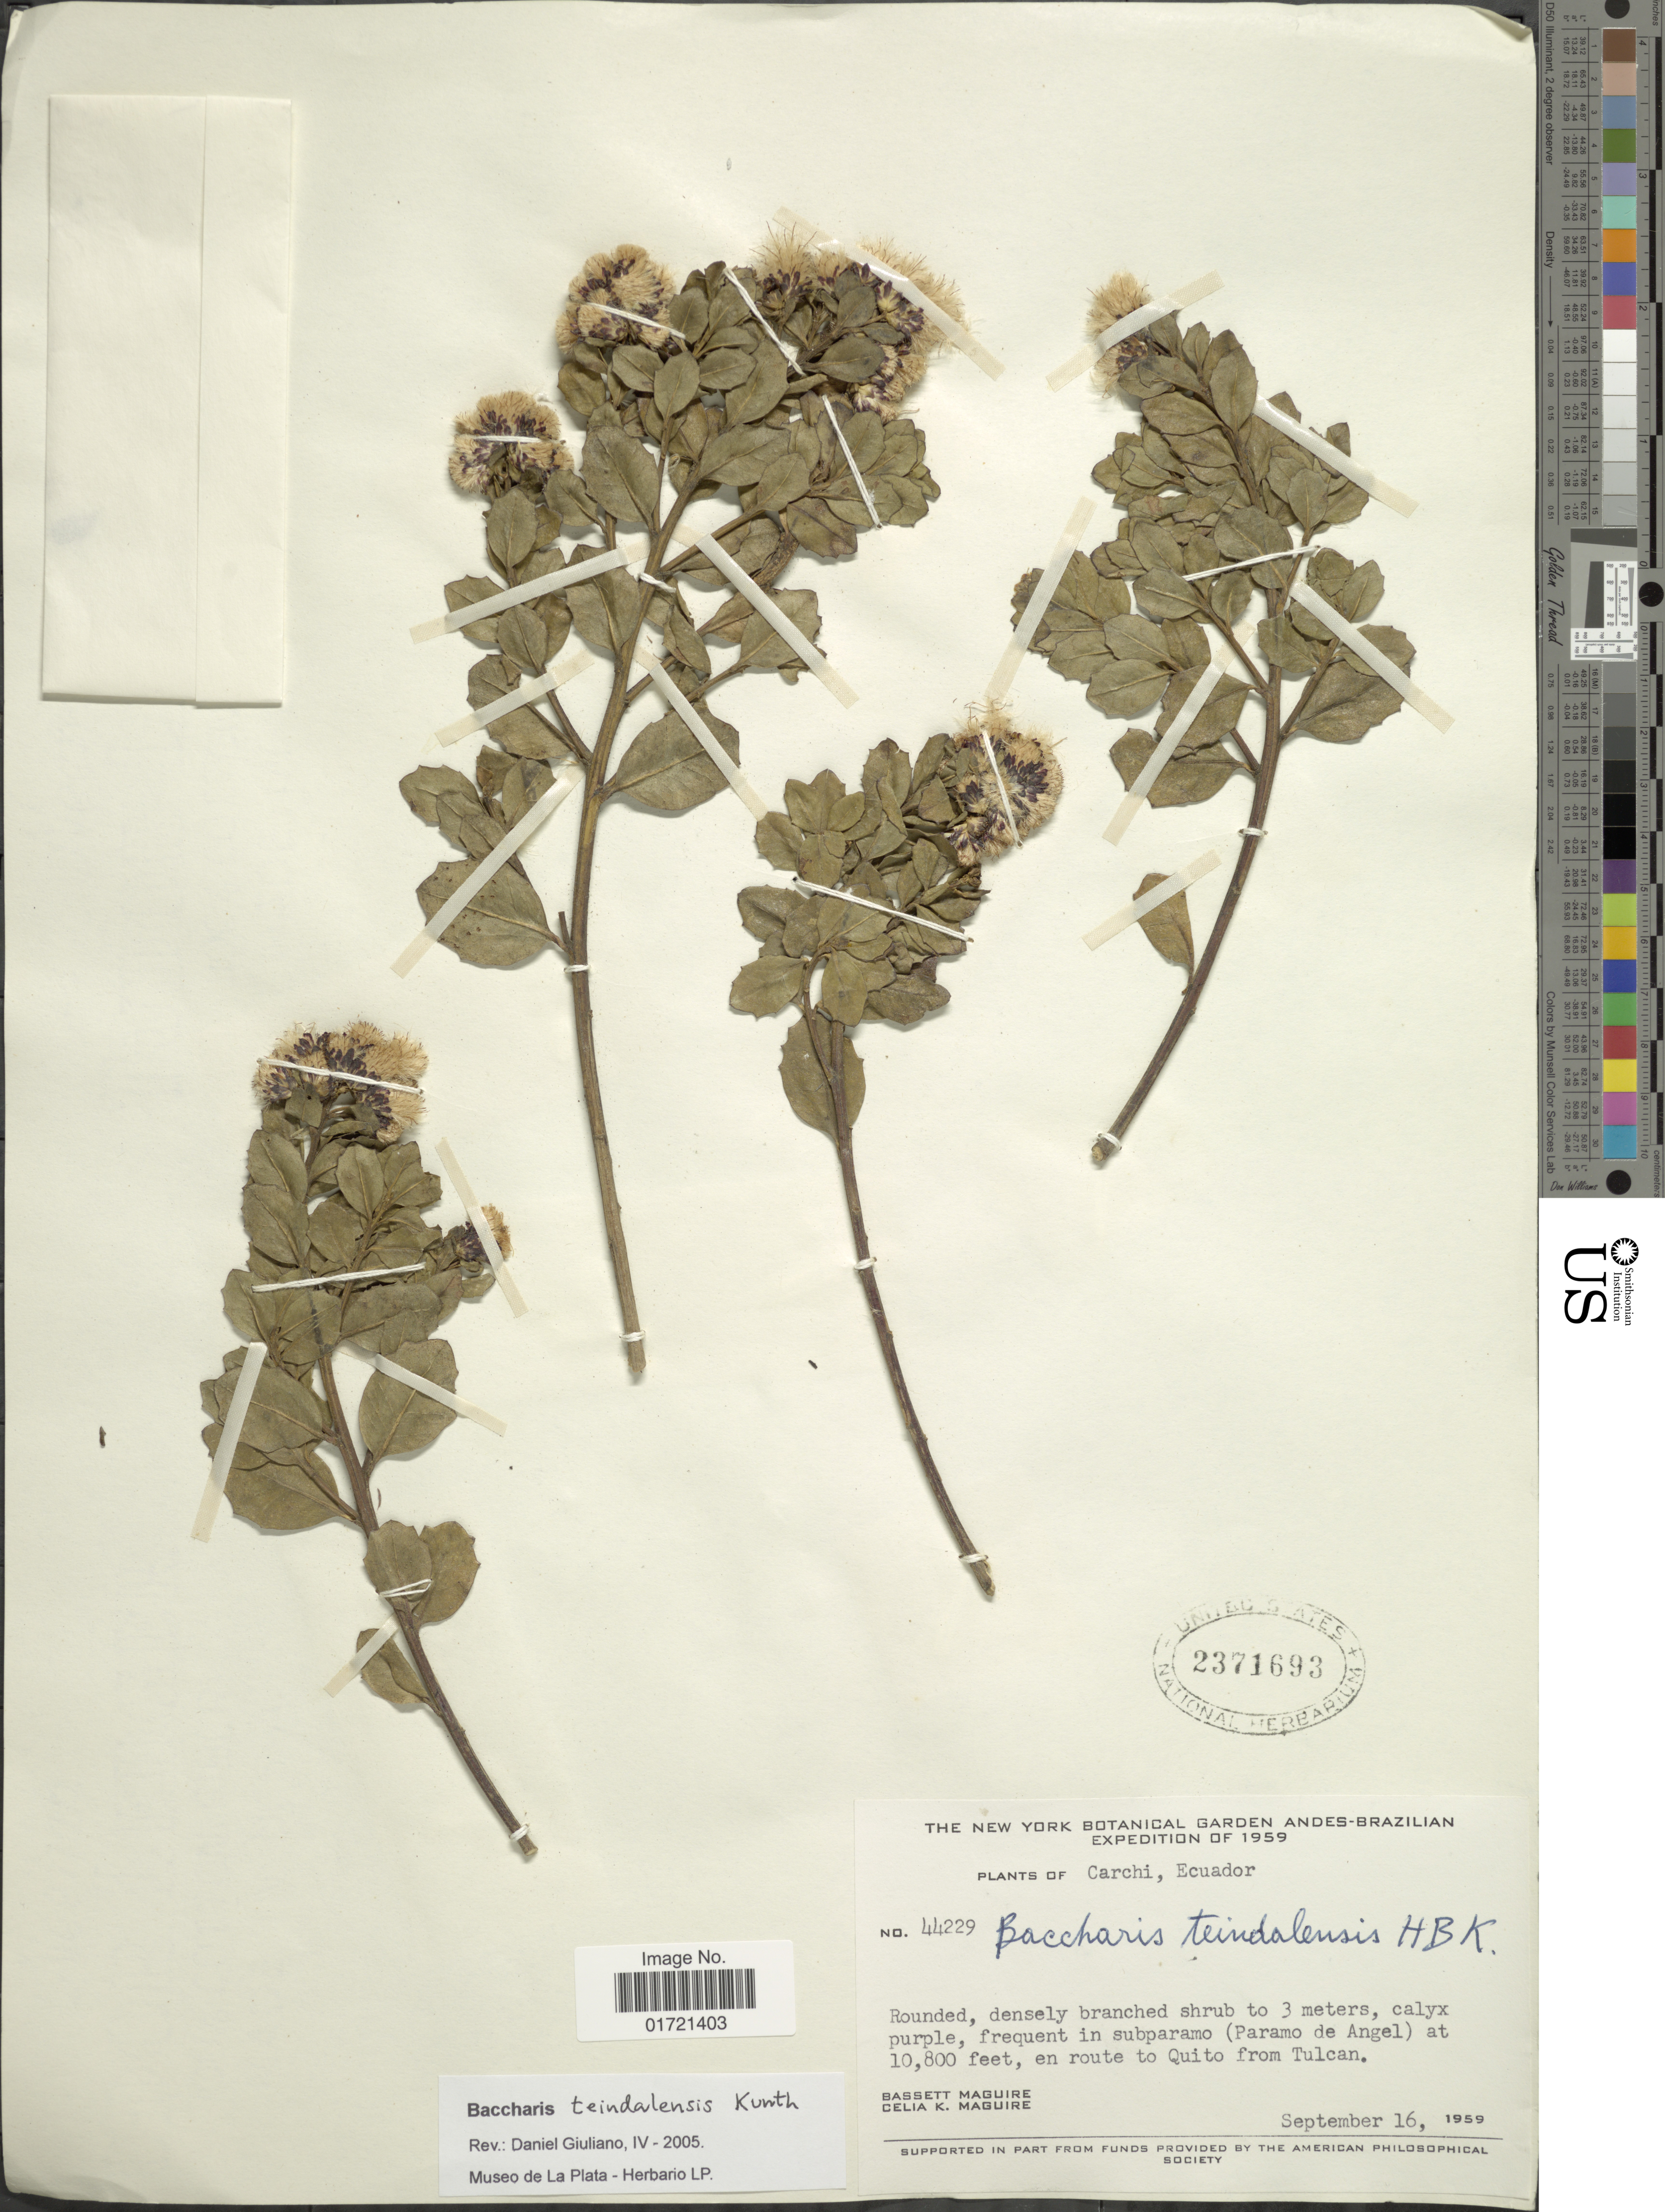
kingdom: Plantae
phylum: Tracheophyta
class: Magnoliopsida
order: Asterales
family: Asteraceae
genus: Baccharis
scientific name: Baccharis teindalensis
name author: Kunth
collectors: B. Maguire & C. K. Maguire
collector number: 44229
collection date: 1959-09-16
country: Ecuador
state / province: Carchi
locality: Carchi, Ecuador. Frequent in subparamo (Paramo de Angel), en route to Quito from Tulcan.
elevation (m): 3292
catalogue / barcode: US 2371693